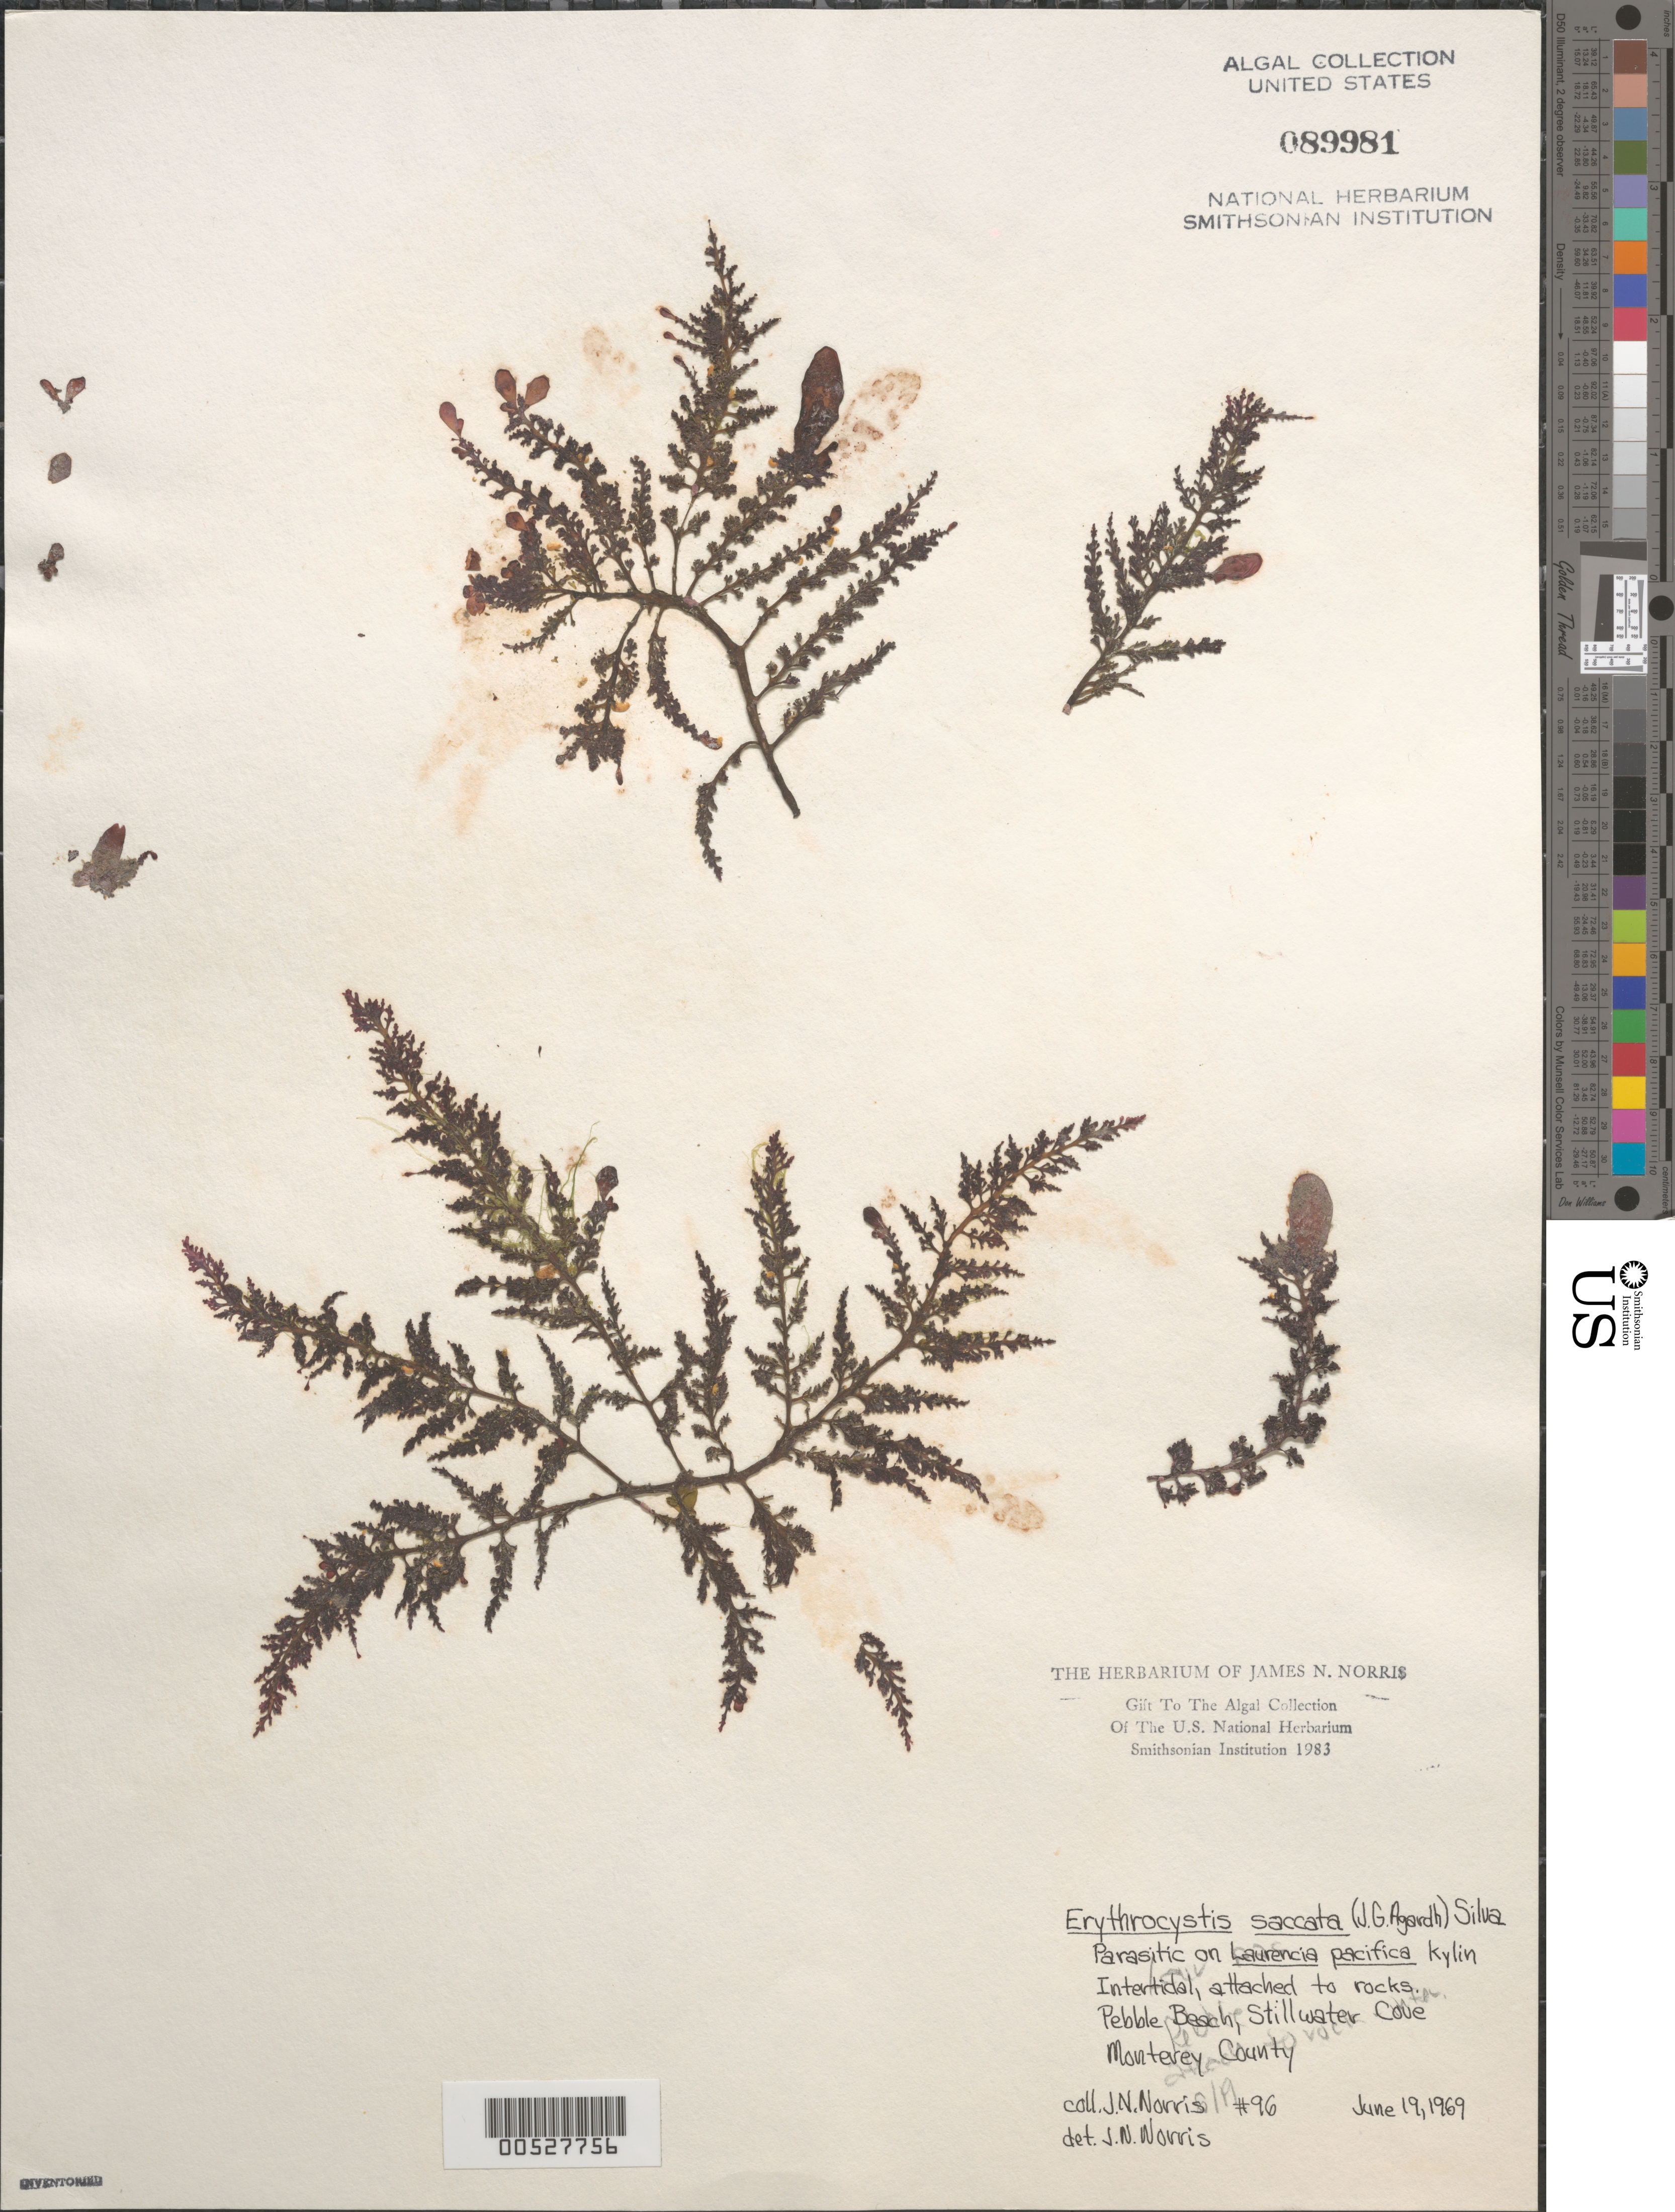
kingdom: Plantae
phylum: Rhodophyta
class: Florideophyceae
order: Ceramiales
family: Rhodomelaceae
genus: Erythrocystis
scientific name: Erythrocystis saccata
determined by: Norris, James N.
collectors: J. N. Norris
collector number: JN-96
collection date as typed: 19 Jun 1969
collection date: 1969-06-19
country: United States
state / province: California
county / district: Monterey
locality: Pebble Beach, Stillwater Cove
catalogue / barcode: US 89981